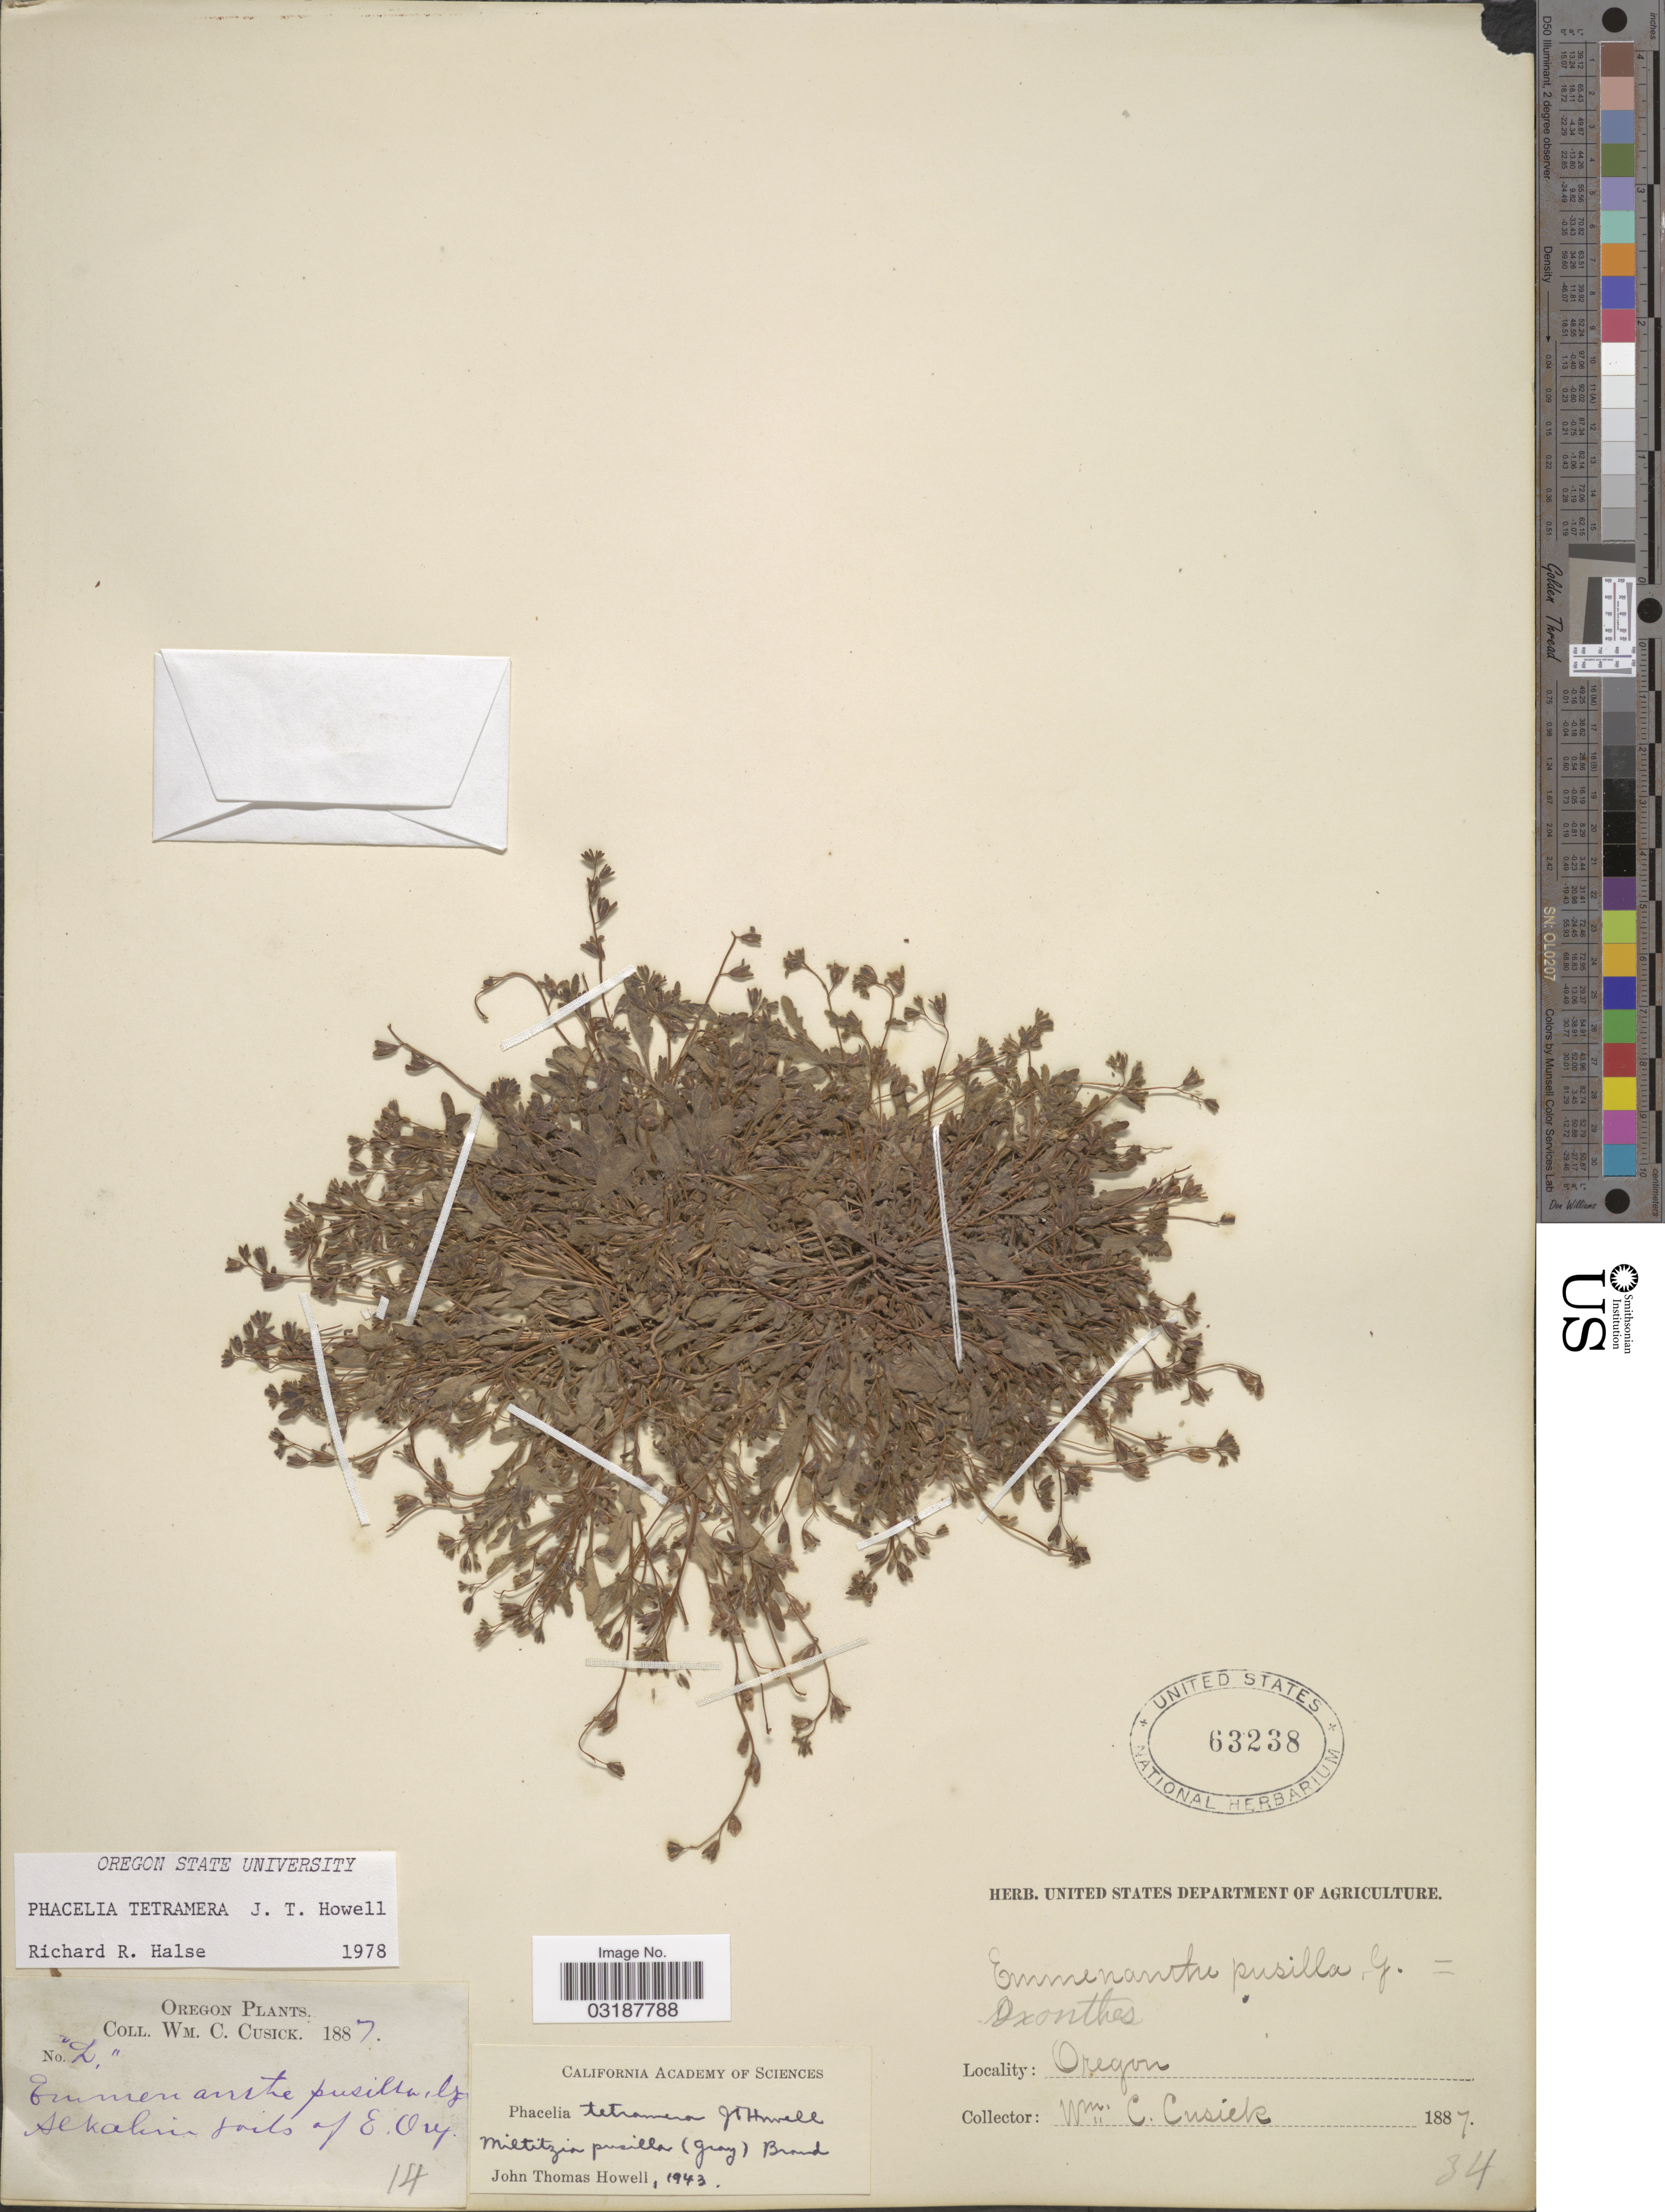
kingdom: Plantae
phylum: Tracheophyta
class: Magnoliopsida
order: Boraginales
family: Hydrophyllaceae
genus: Phacelia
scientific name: Phacelia tetramera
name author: J.T. Howell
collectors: W. C. Cusick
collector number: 14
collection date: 1887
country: United States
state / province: Oregon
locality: Alkaline soils of E. Oreg.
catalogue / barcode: US 63238